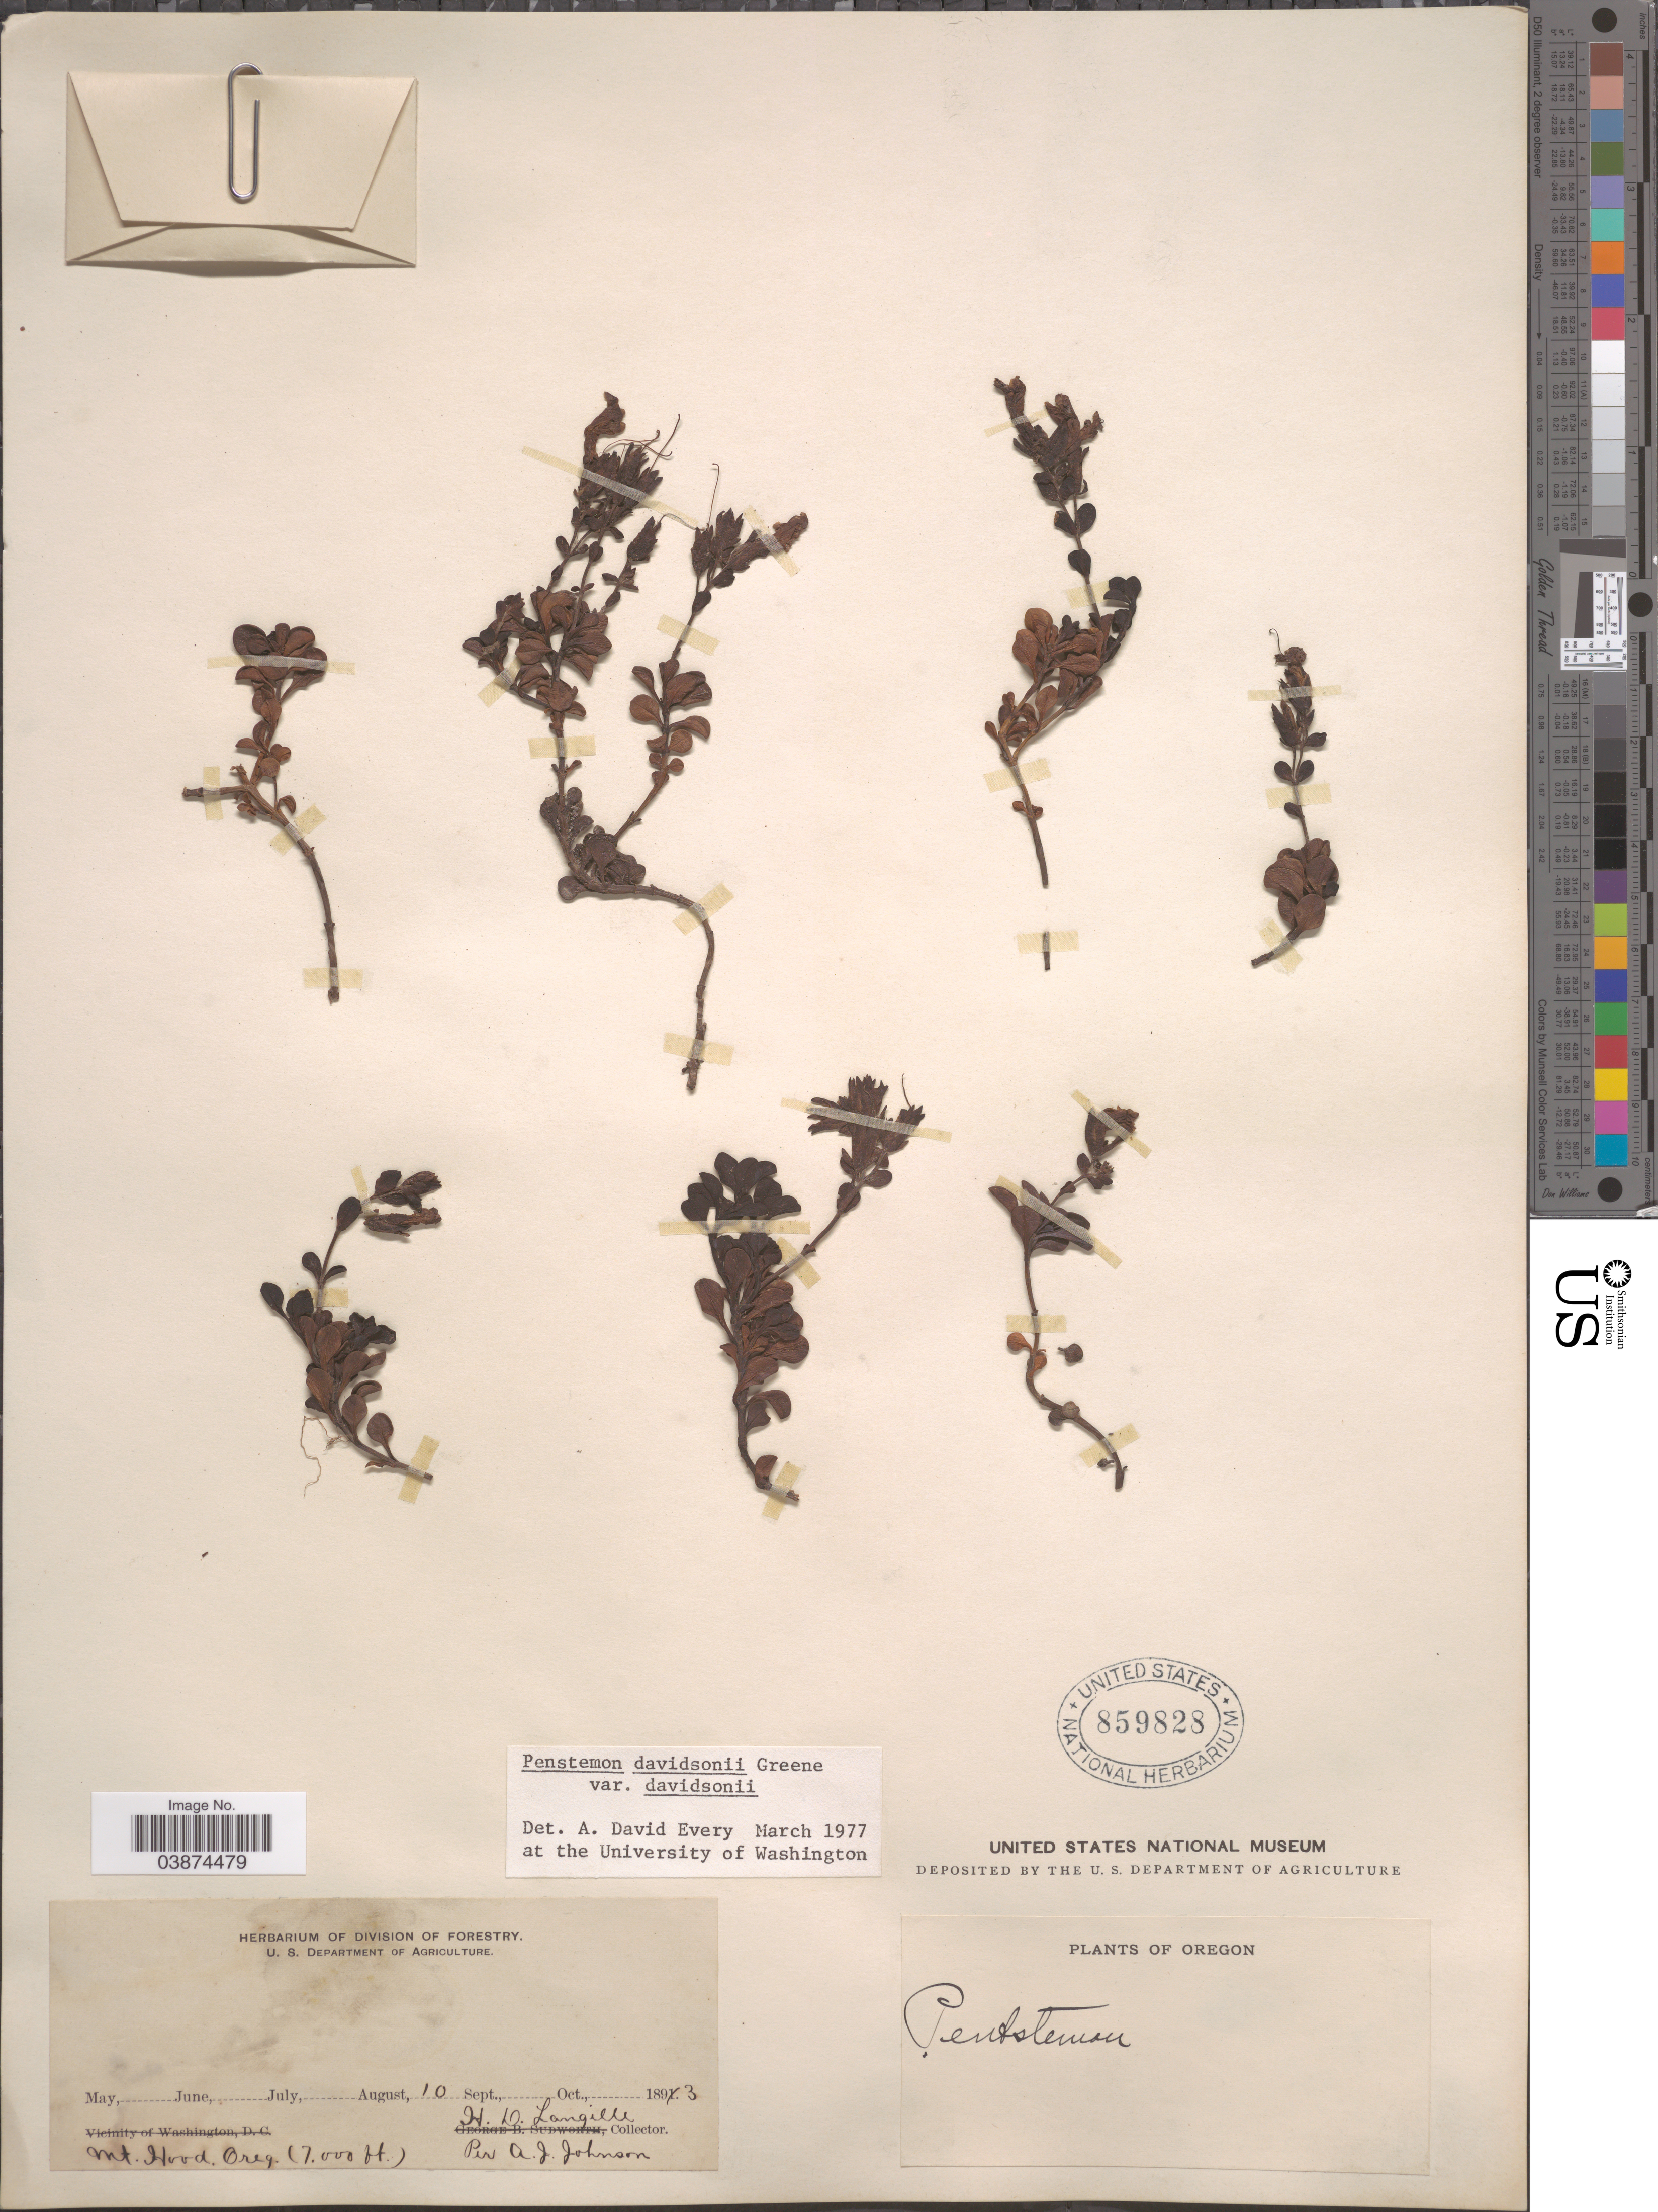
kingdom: Plantae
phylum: Tracheophyta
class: Magnoliopsida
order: Lamiales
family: Plantaginaceae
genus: Penstemon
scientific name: Penstemon davidsonii var. davidsonii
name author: Greene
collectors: H. Langille & A. Johnson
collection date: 1893-09-10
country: United States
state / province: Oregon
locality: Mt. Hood.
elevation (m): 2134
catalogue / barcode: US 859828